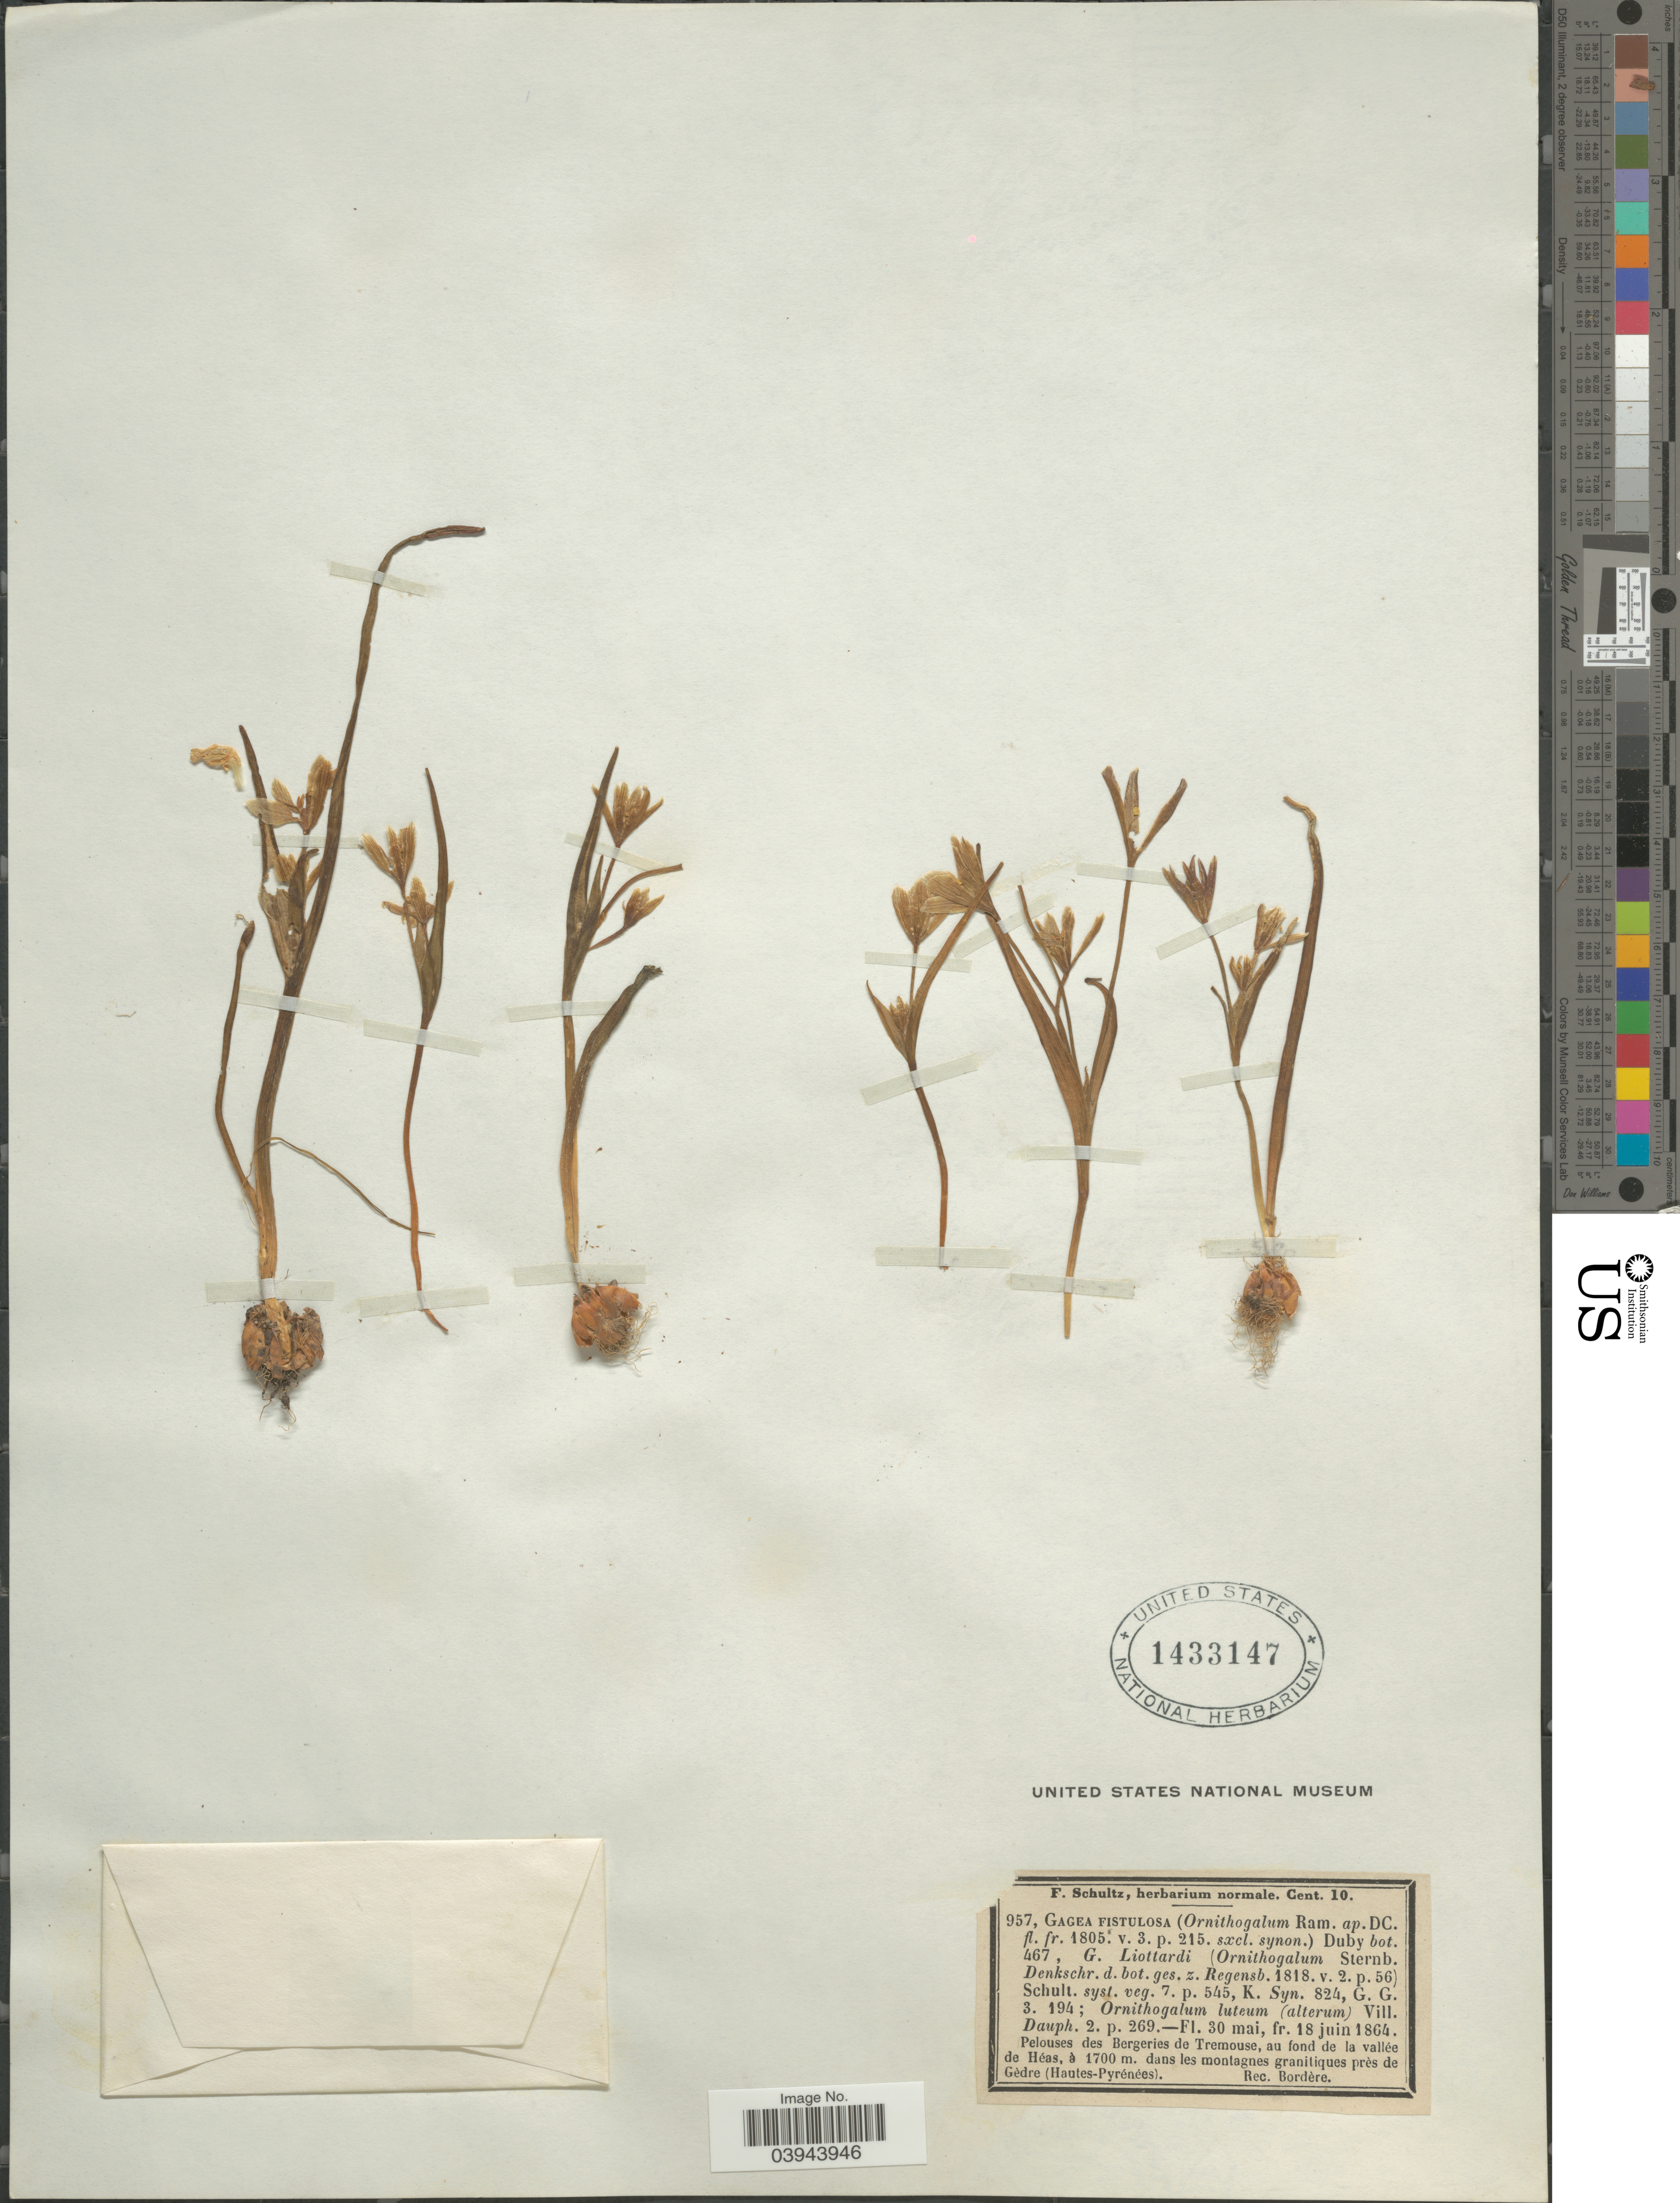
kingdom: Plantae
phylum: Tracheophyta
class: Liliopsida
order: Liliales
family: Liliaceae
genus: Gagea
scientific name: Gagea fistulosa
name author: (Ramond ex DC.) Ker Gawl.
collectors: -. Bordère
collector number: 957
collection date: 1864-05-30/1864-06-18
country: France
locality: Pelouses des Bergeries de Tremouse, au fond de la vallée de Héas, dans les montagnes granitiques près de Gèdre (Hautes-Pyrénées).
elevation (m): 1700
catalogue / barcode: US 1433147